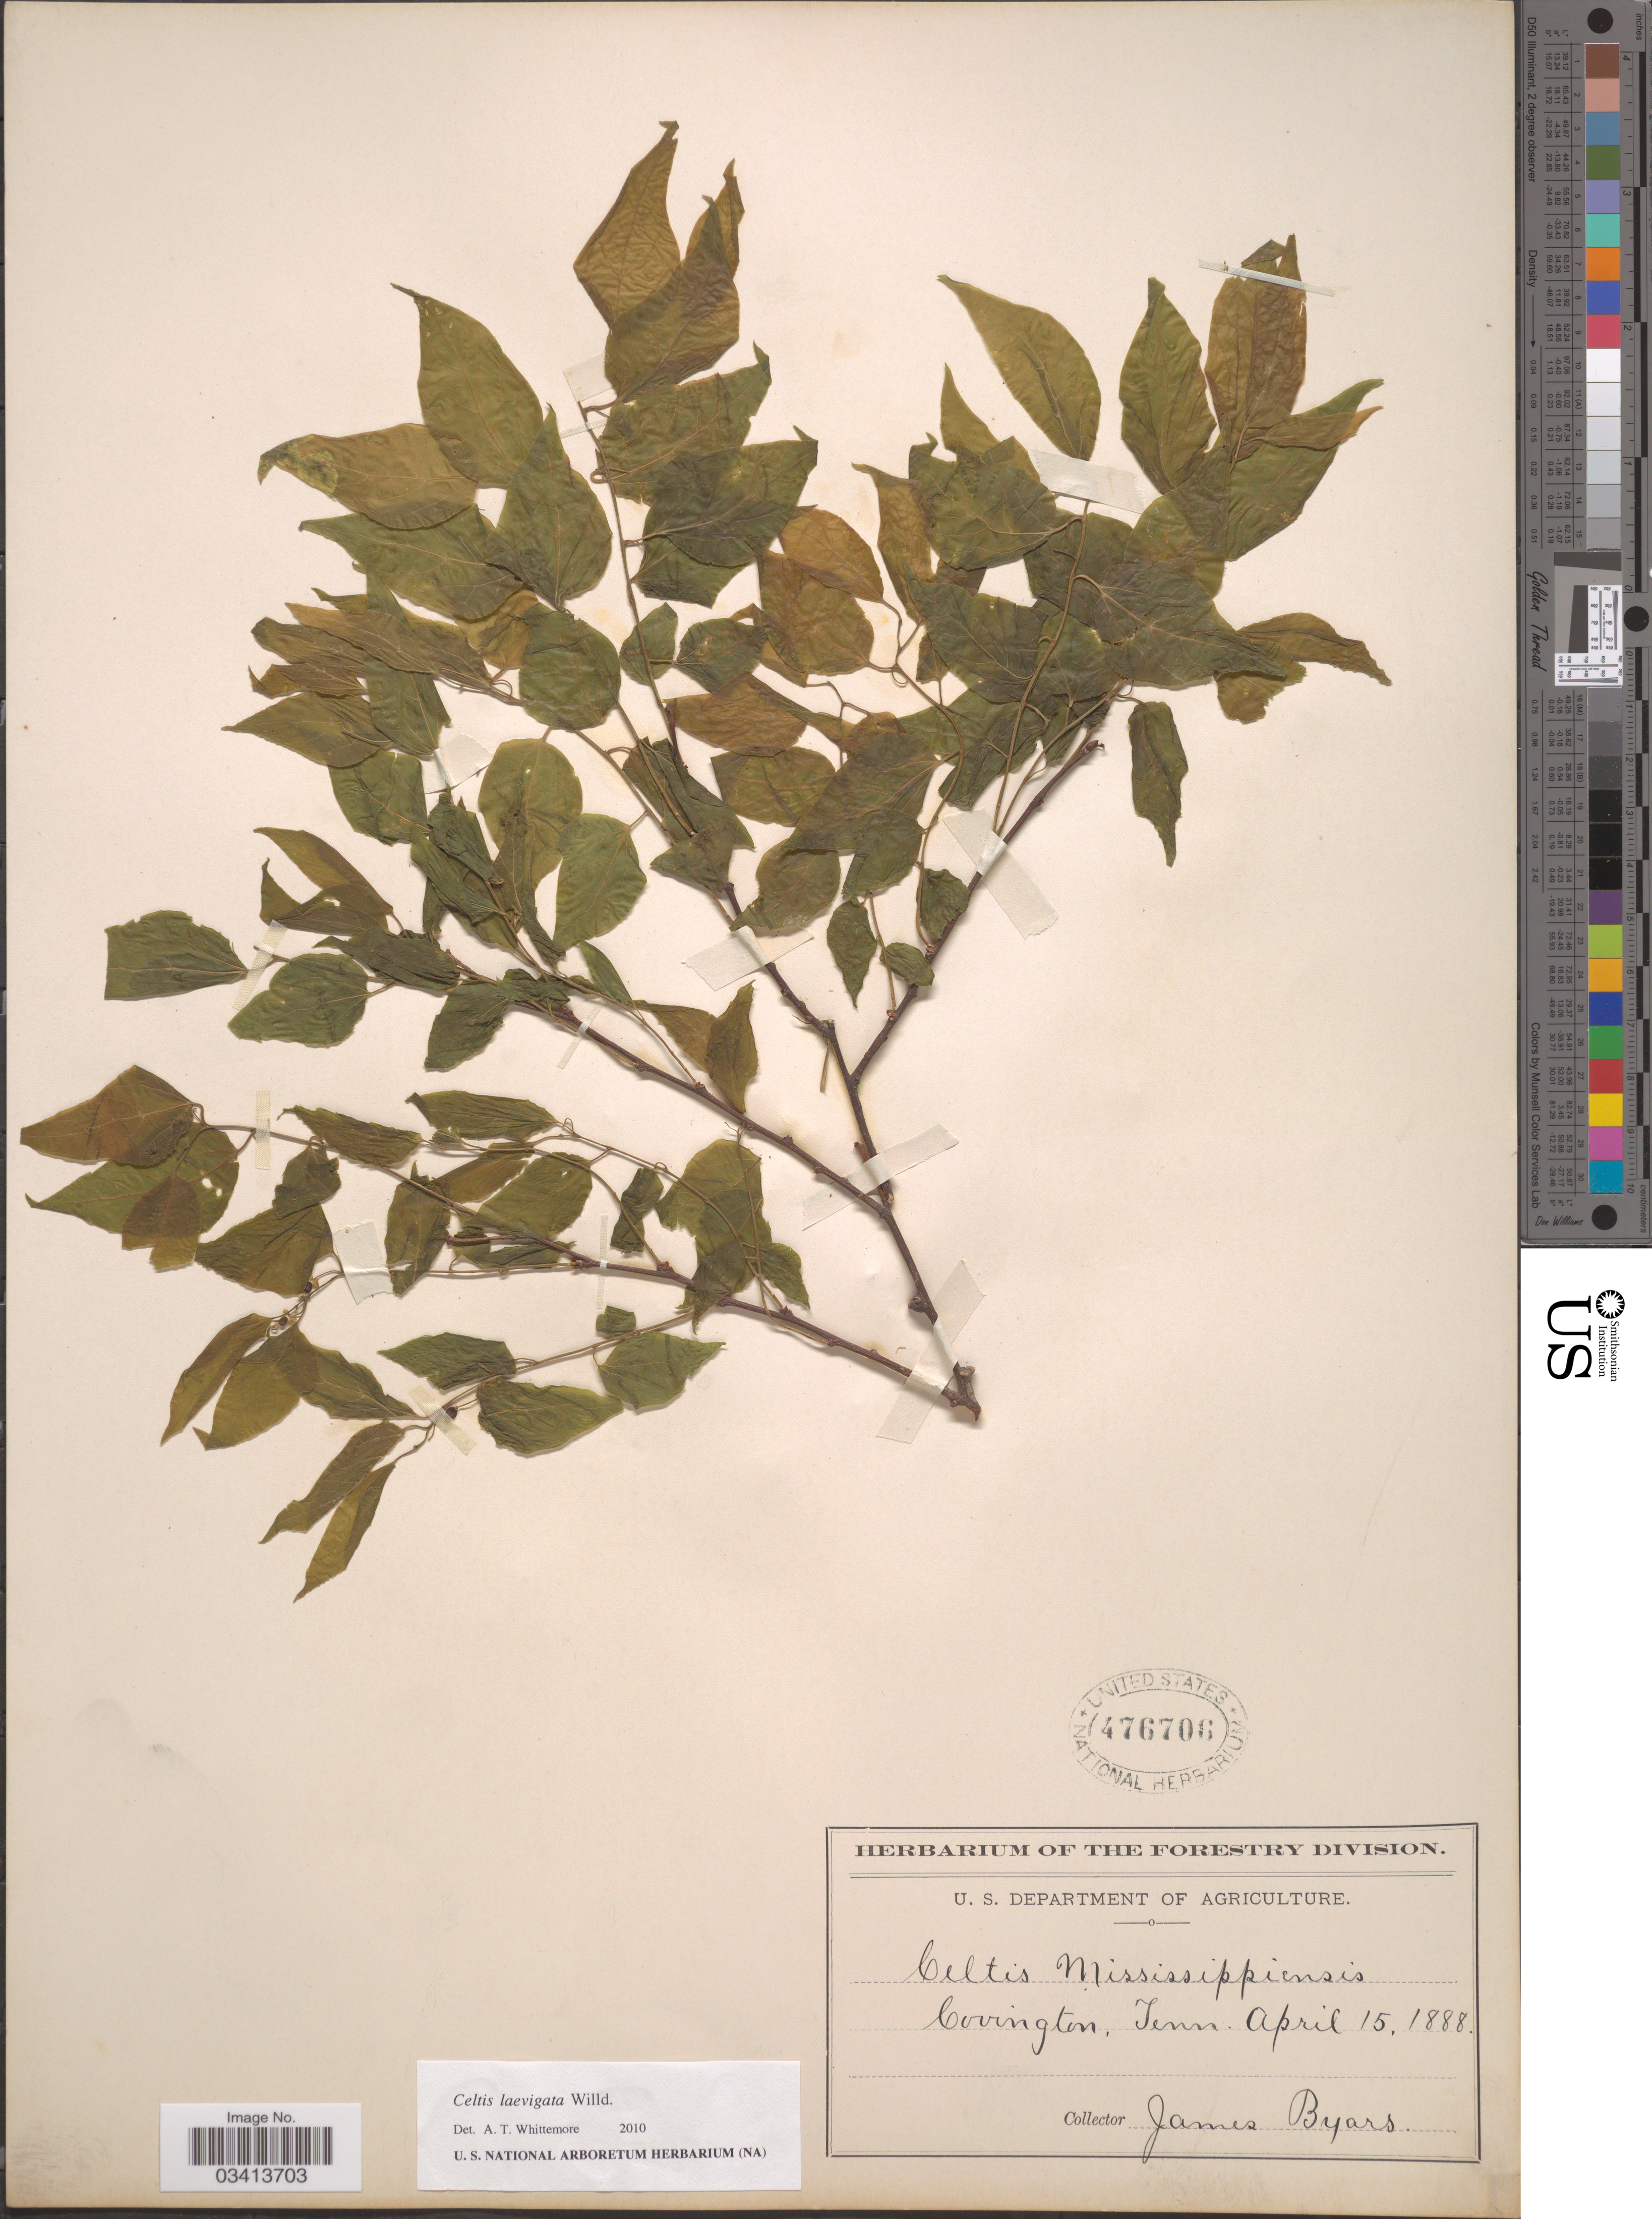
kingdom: Plantae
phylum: Tracheophyta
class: Magnoliopsida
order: Rosales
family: Cannabaceae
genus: Celtis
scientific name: Celtis laevigata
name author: Willd.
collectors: J. Byars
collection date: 1888-04-15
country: United States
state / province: Tennessee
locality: Covington.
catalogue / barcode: US 476706